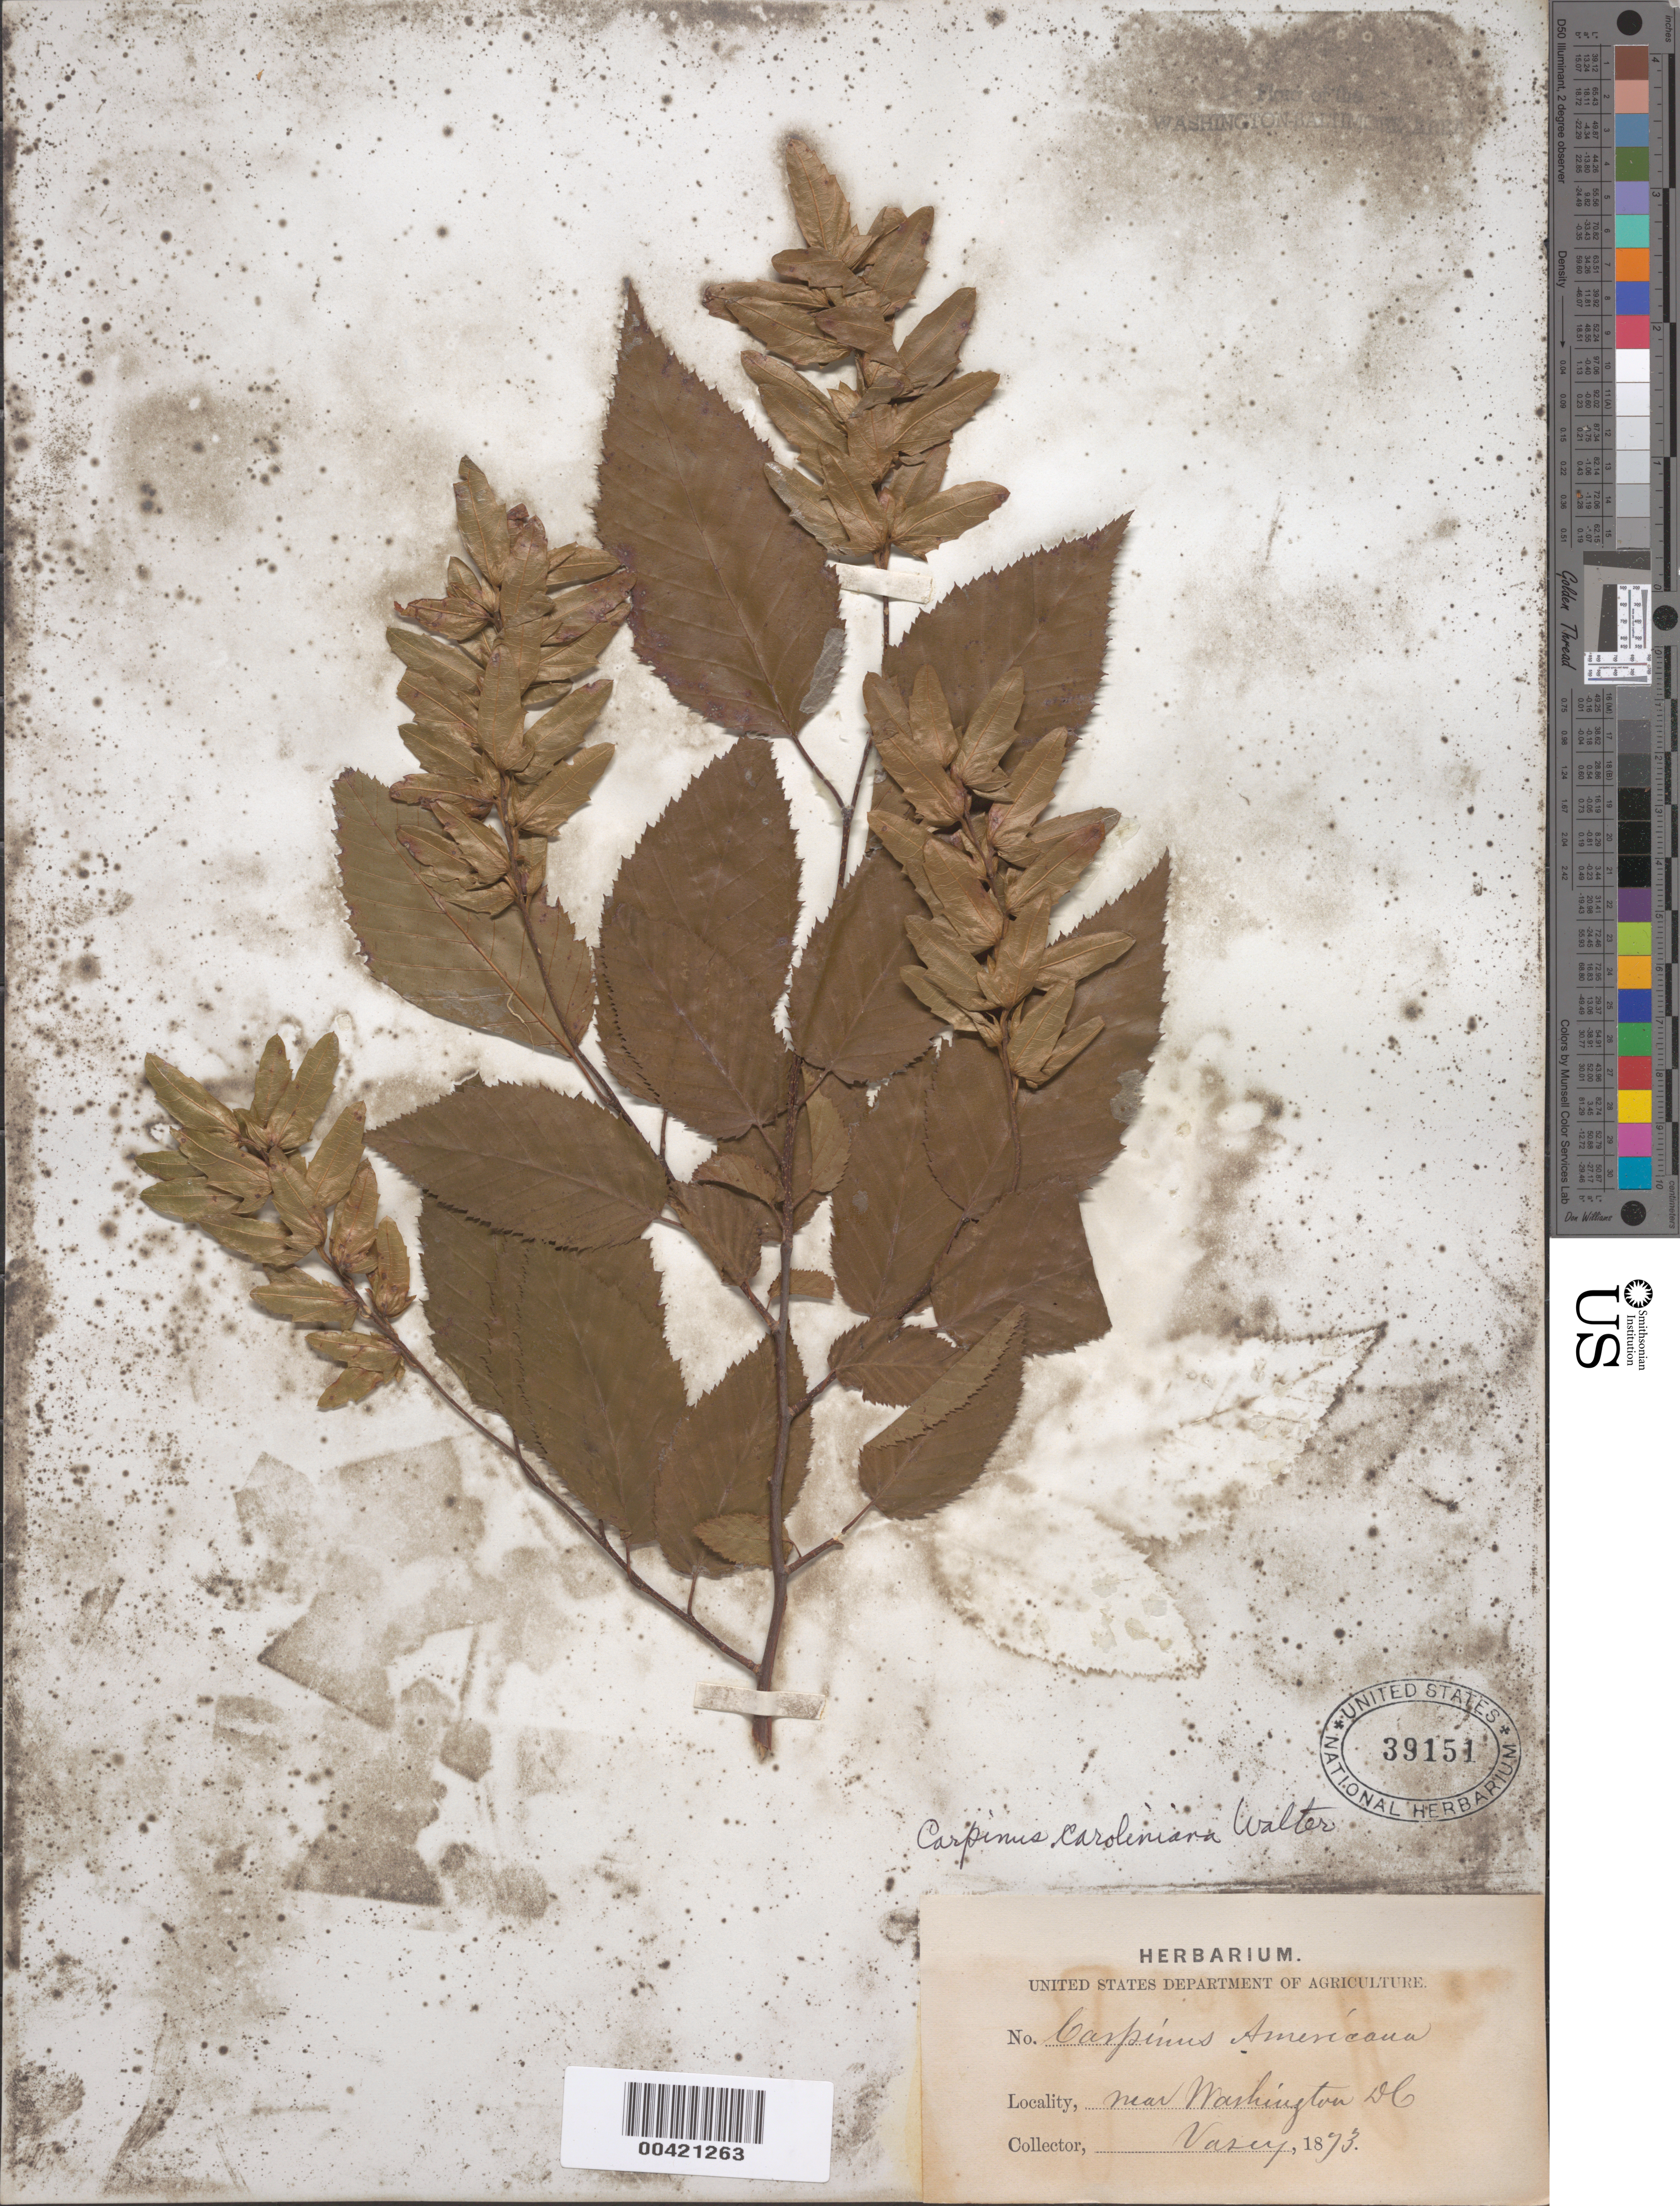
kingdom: Plantae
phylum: Tracheophyta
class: Magnoliopsida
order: Fagales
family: Betulaceae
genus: Carpinus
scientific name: Carpinus caroliniana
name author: Walter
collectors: G. Vasey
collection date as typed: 1873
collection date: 1873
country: United States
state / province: District of Columbia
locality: DC vicinity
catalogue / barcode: US 39151